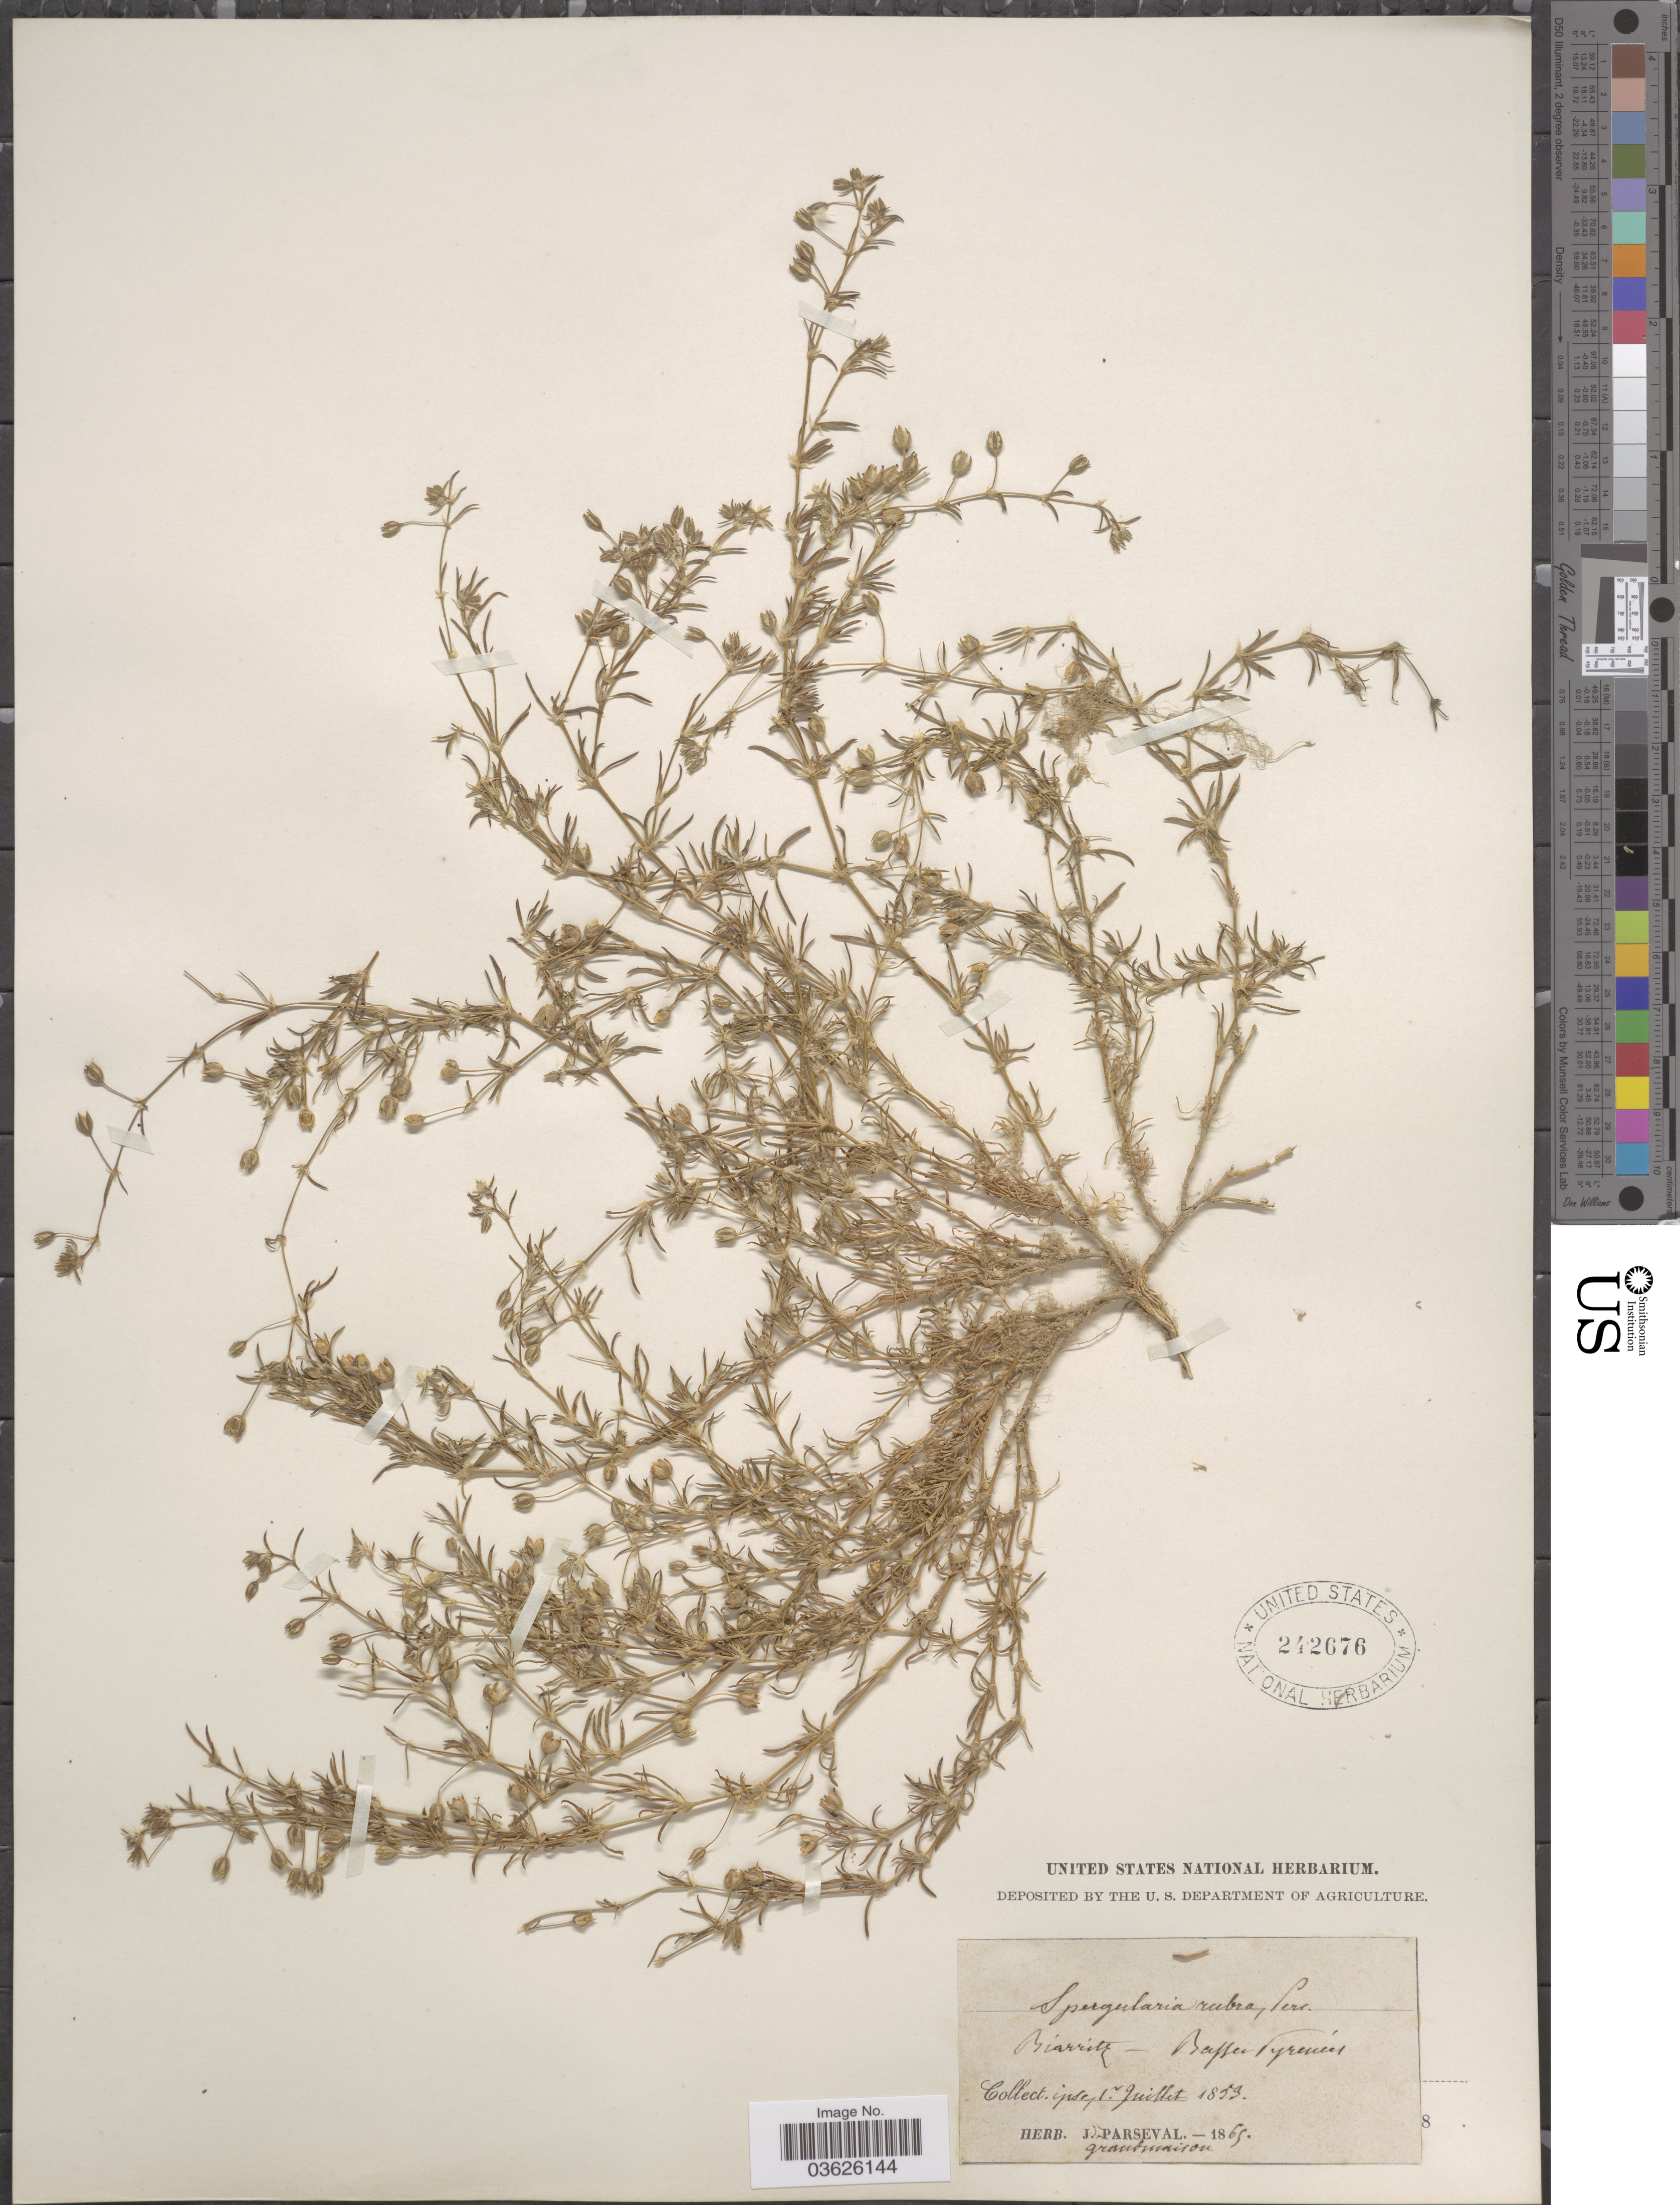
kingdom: Plantae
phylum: Tracheophyta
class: Magnoliopsida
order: Caryophyllales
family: Caryophyllaceae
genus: Spergularia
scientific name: Spergularia rubra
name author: (L.) J. Presl & C. Presl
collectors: J. Parseval-Grandmaison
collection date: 1853-07-01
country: France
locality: Biarritz. Basses Pyrenées.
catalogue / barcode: US 242676